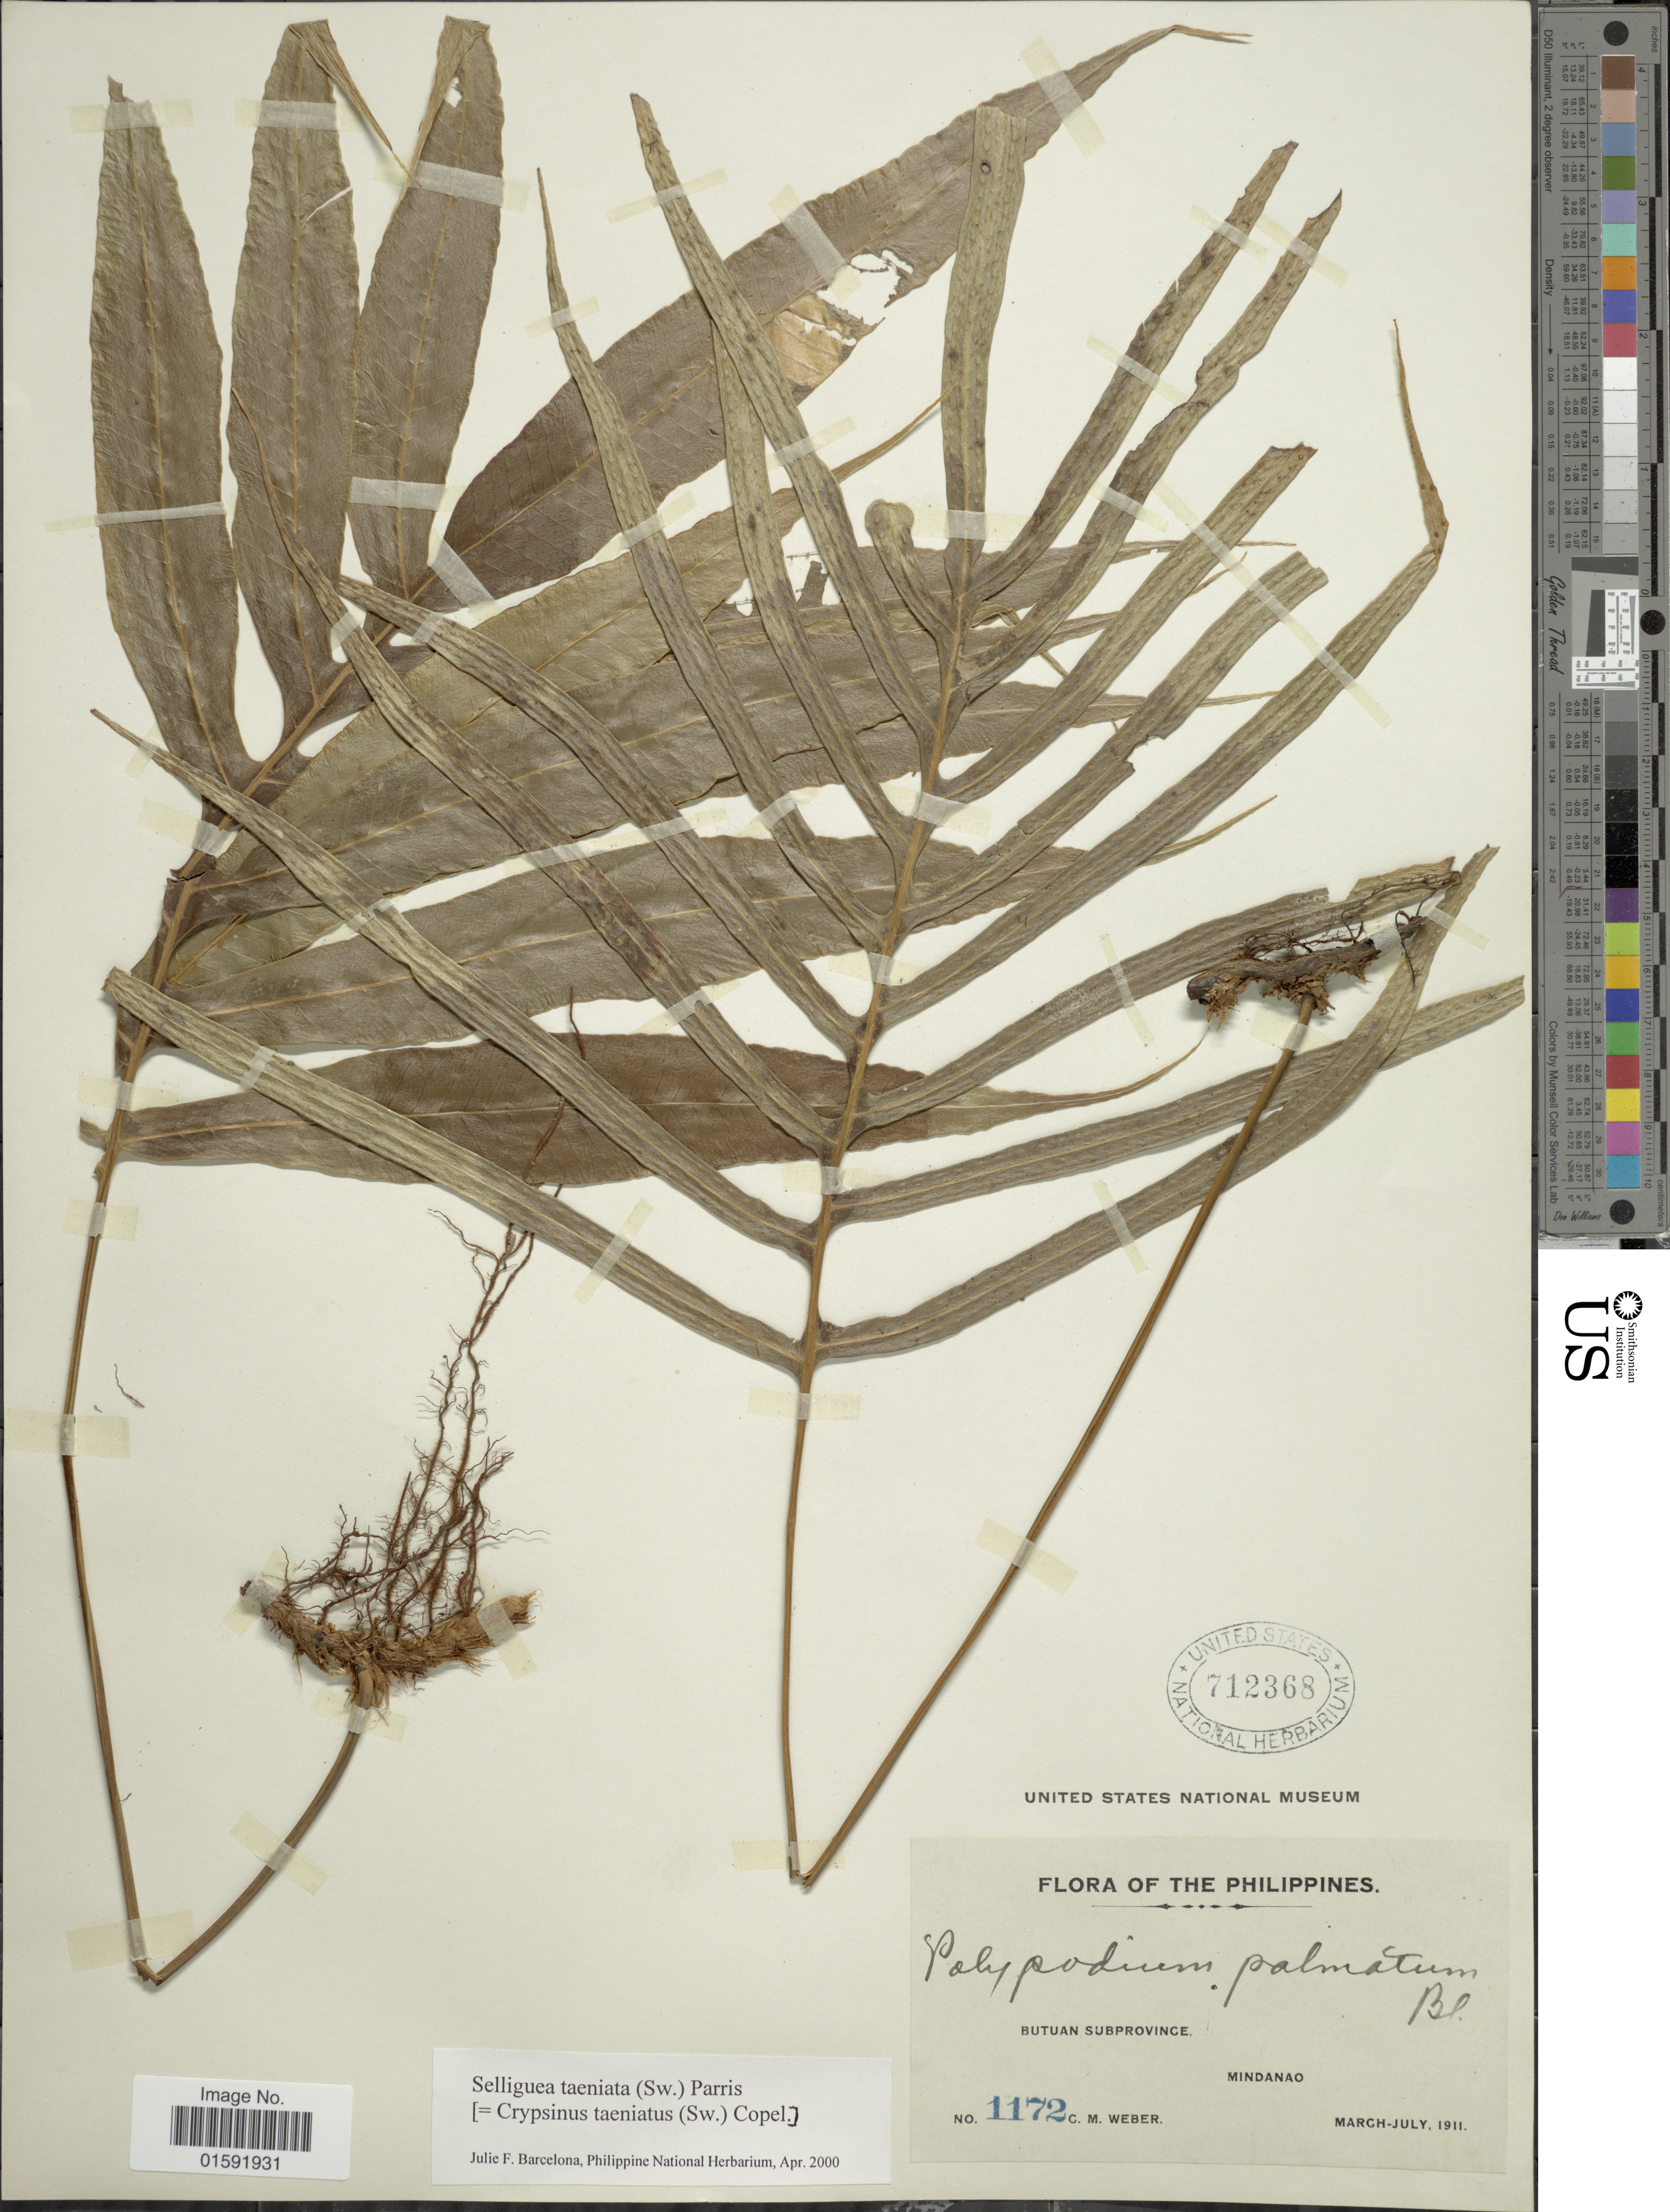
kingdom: Plantae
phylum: Tracheophyta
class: Polypodiopsida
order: Polypodiales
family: Polypodiaceae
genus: Selliguea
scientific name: Selliguea taeniata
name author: Parris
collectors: C. M. Weber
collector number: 1172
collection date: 1911-06/1911-07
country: Philippines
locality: Butuan Subprovince, Mindanao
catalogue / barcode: US 712368